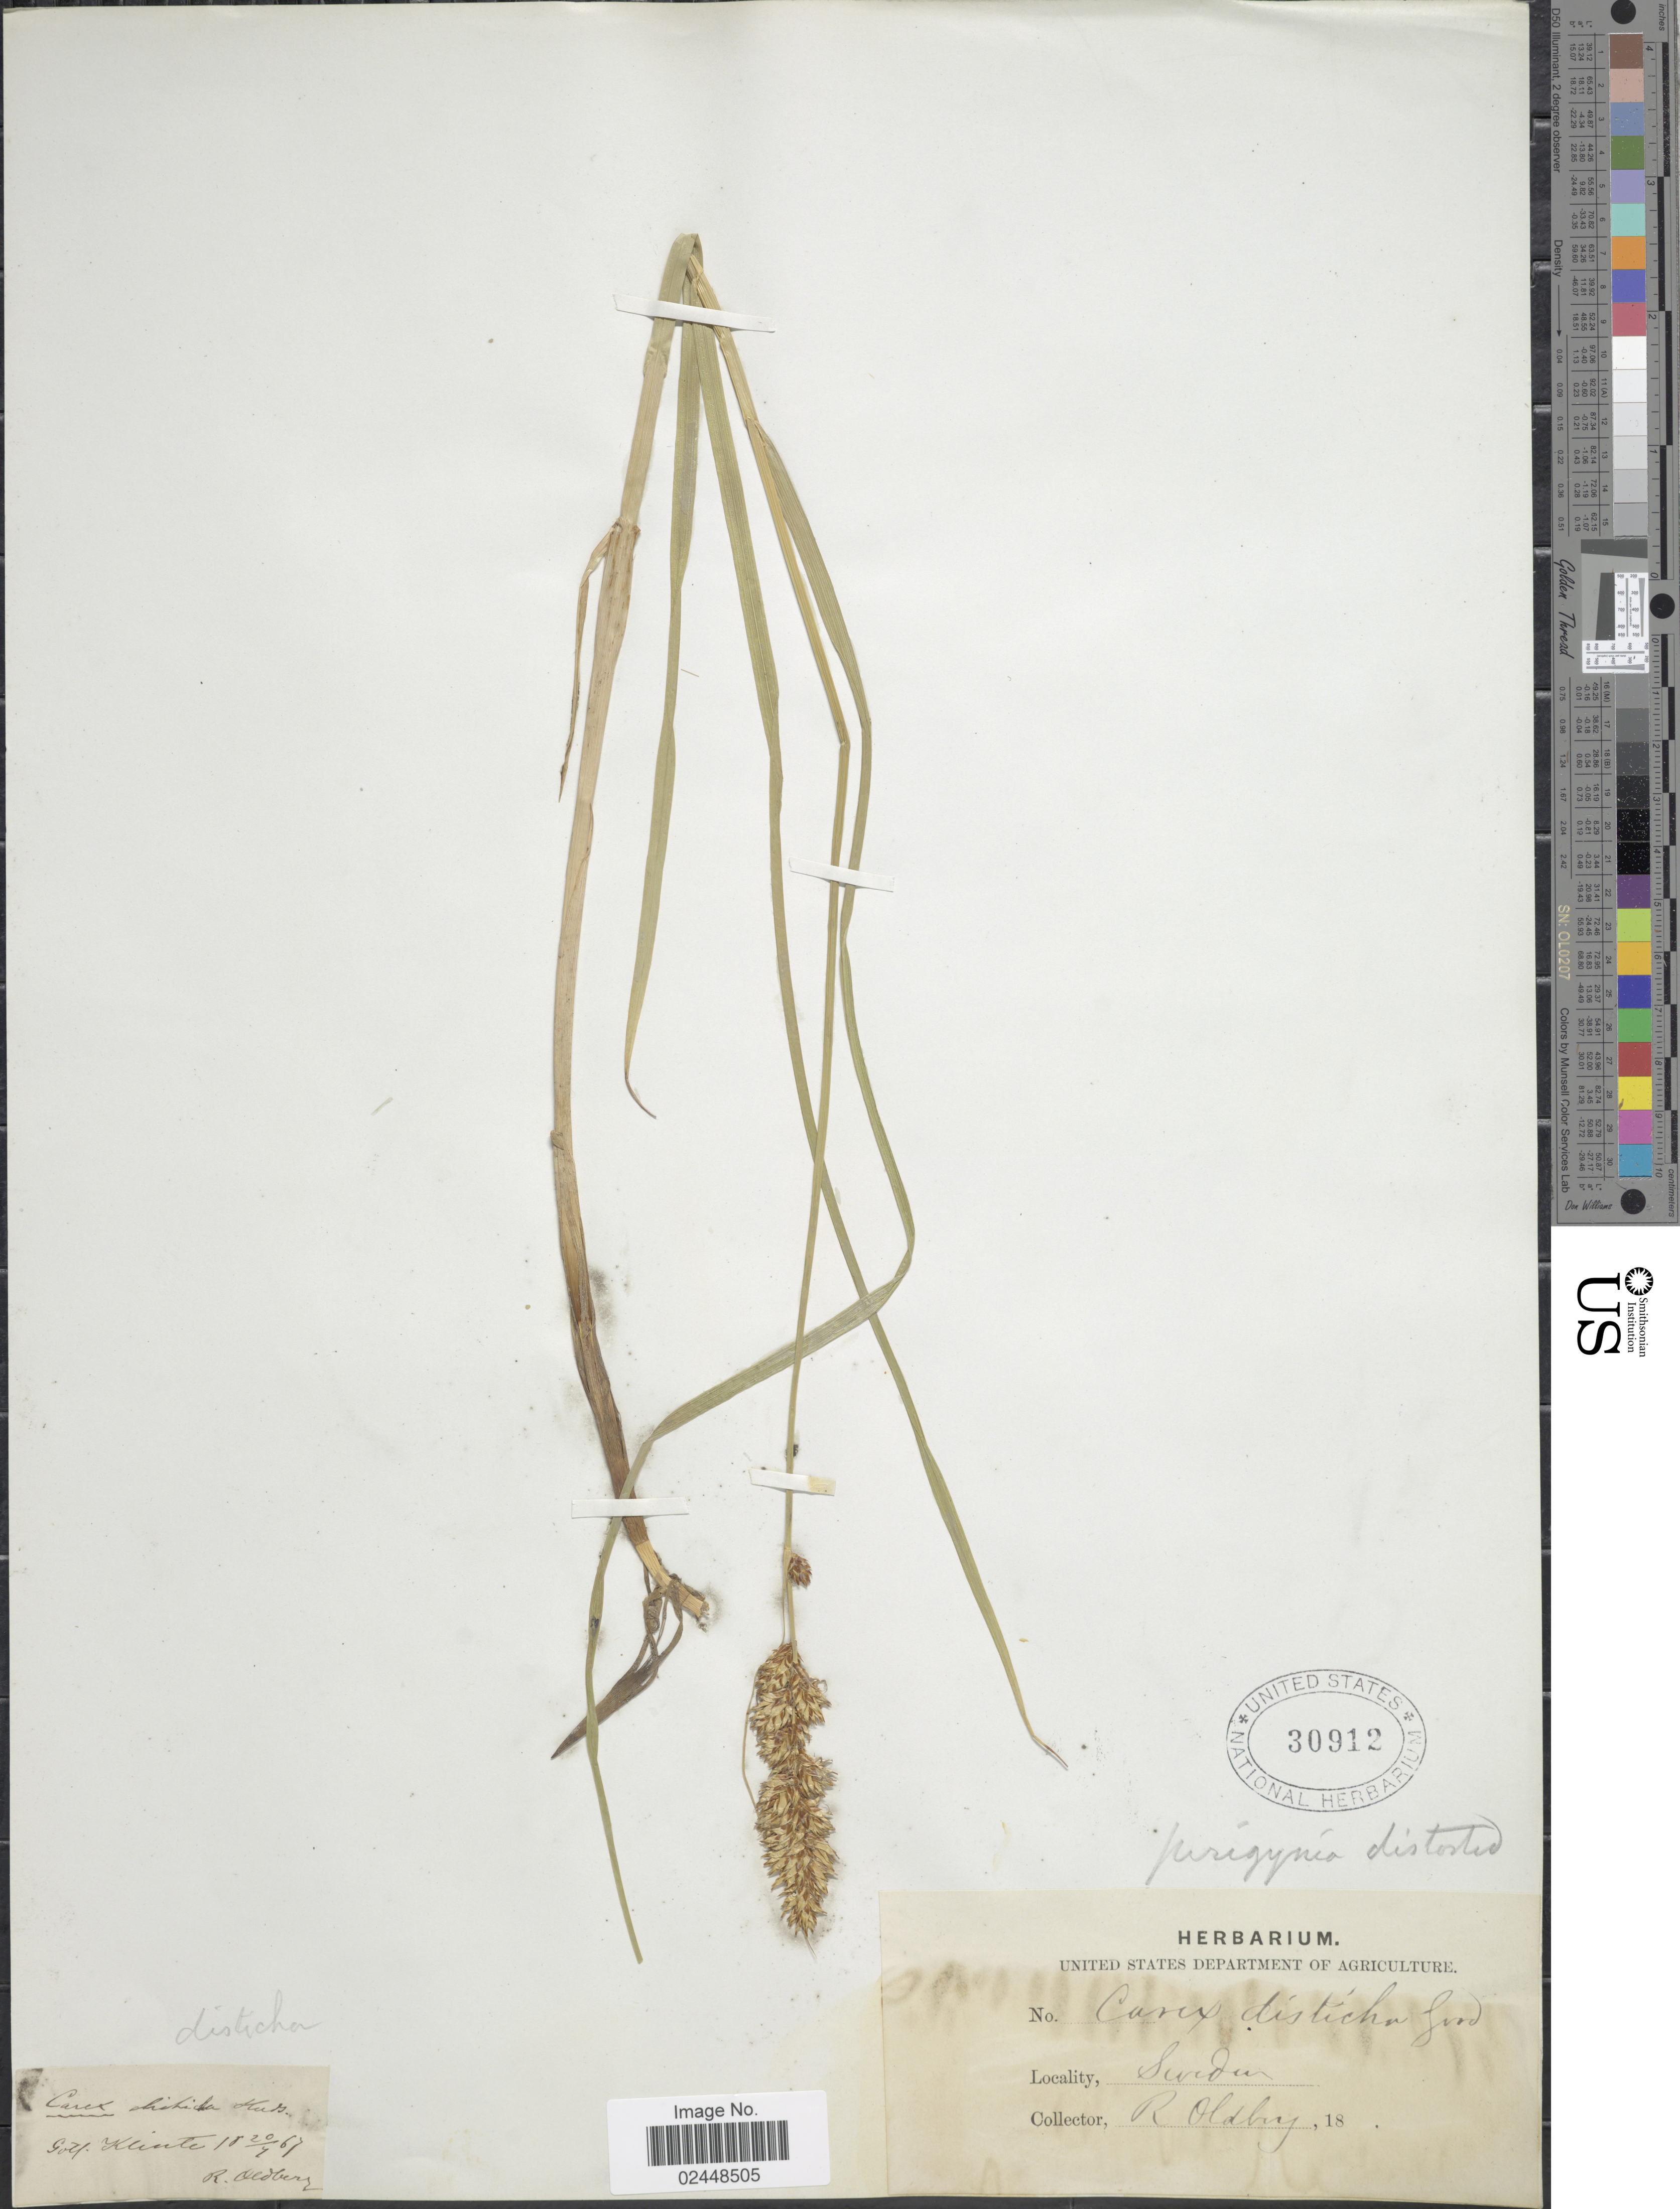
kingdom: Plantae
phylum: Tracheophyta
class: Liliopsida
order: Poales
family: Cyperaceae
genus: Carex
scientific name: Carex disticha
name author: Huds.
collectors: R. Oldburg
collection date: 1867-07-20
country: Sweden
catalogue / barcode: US 30912